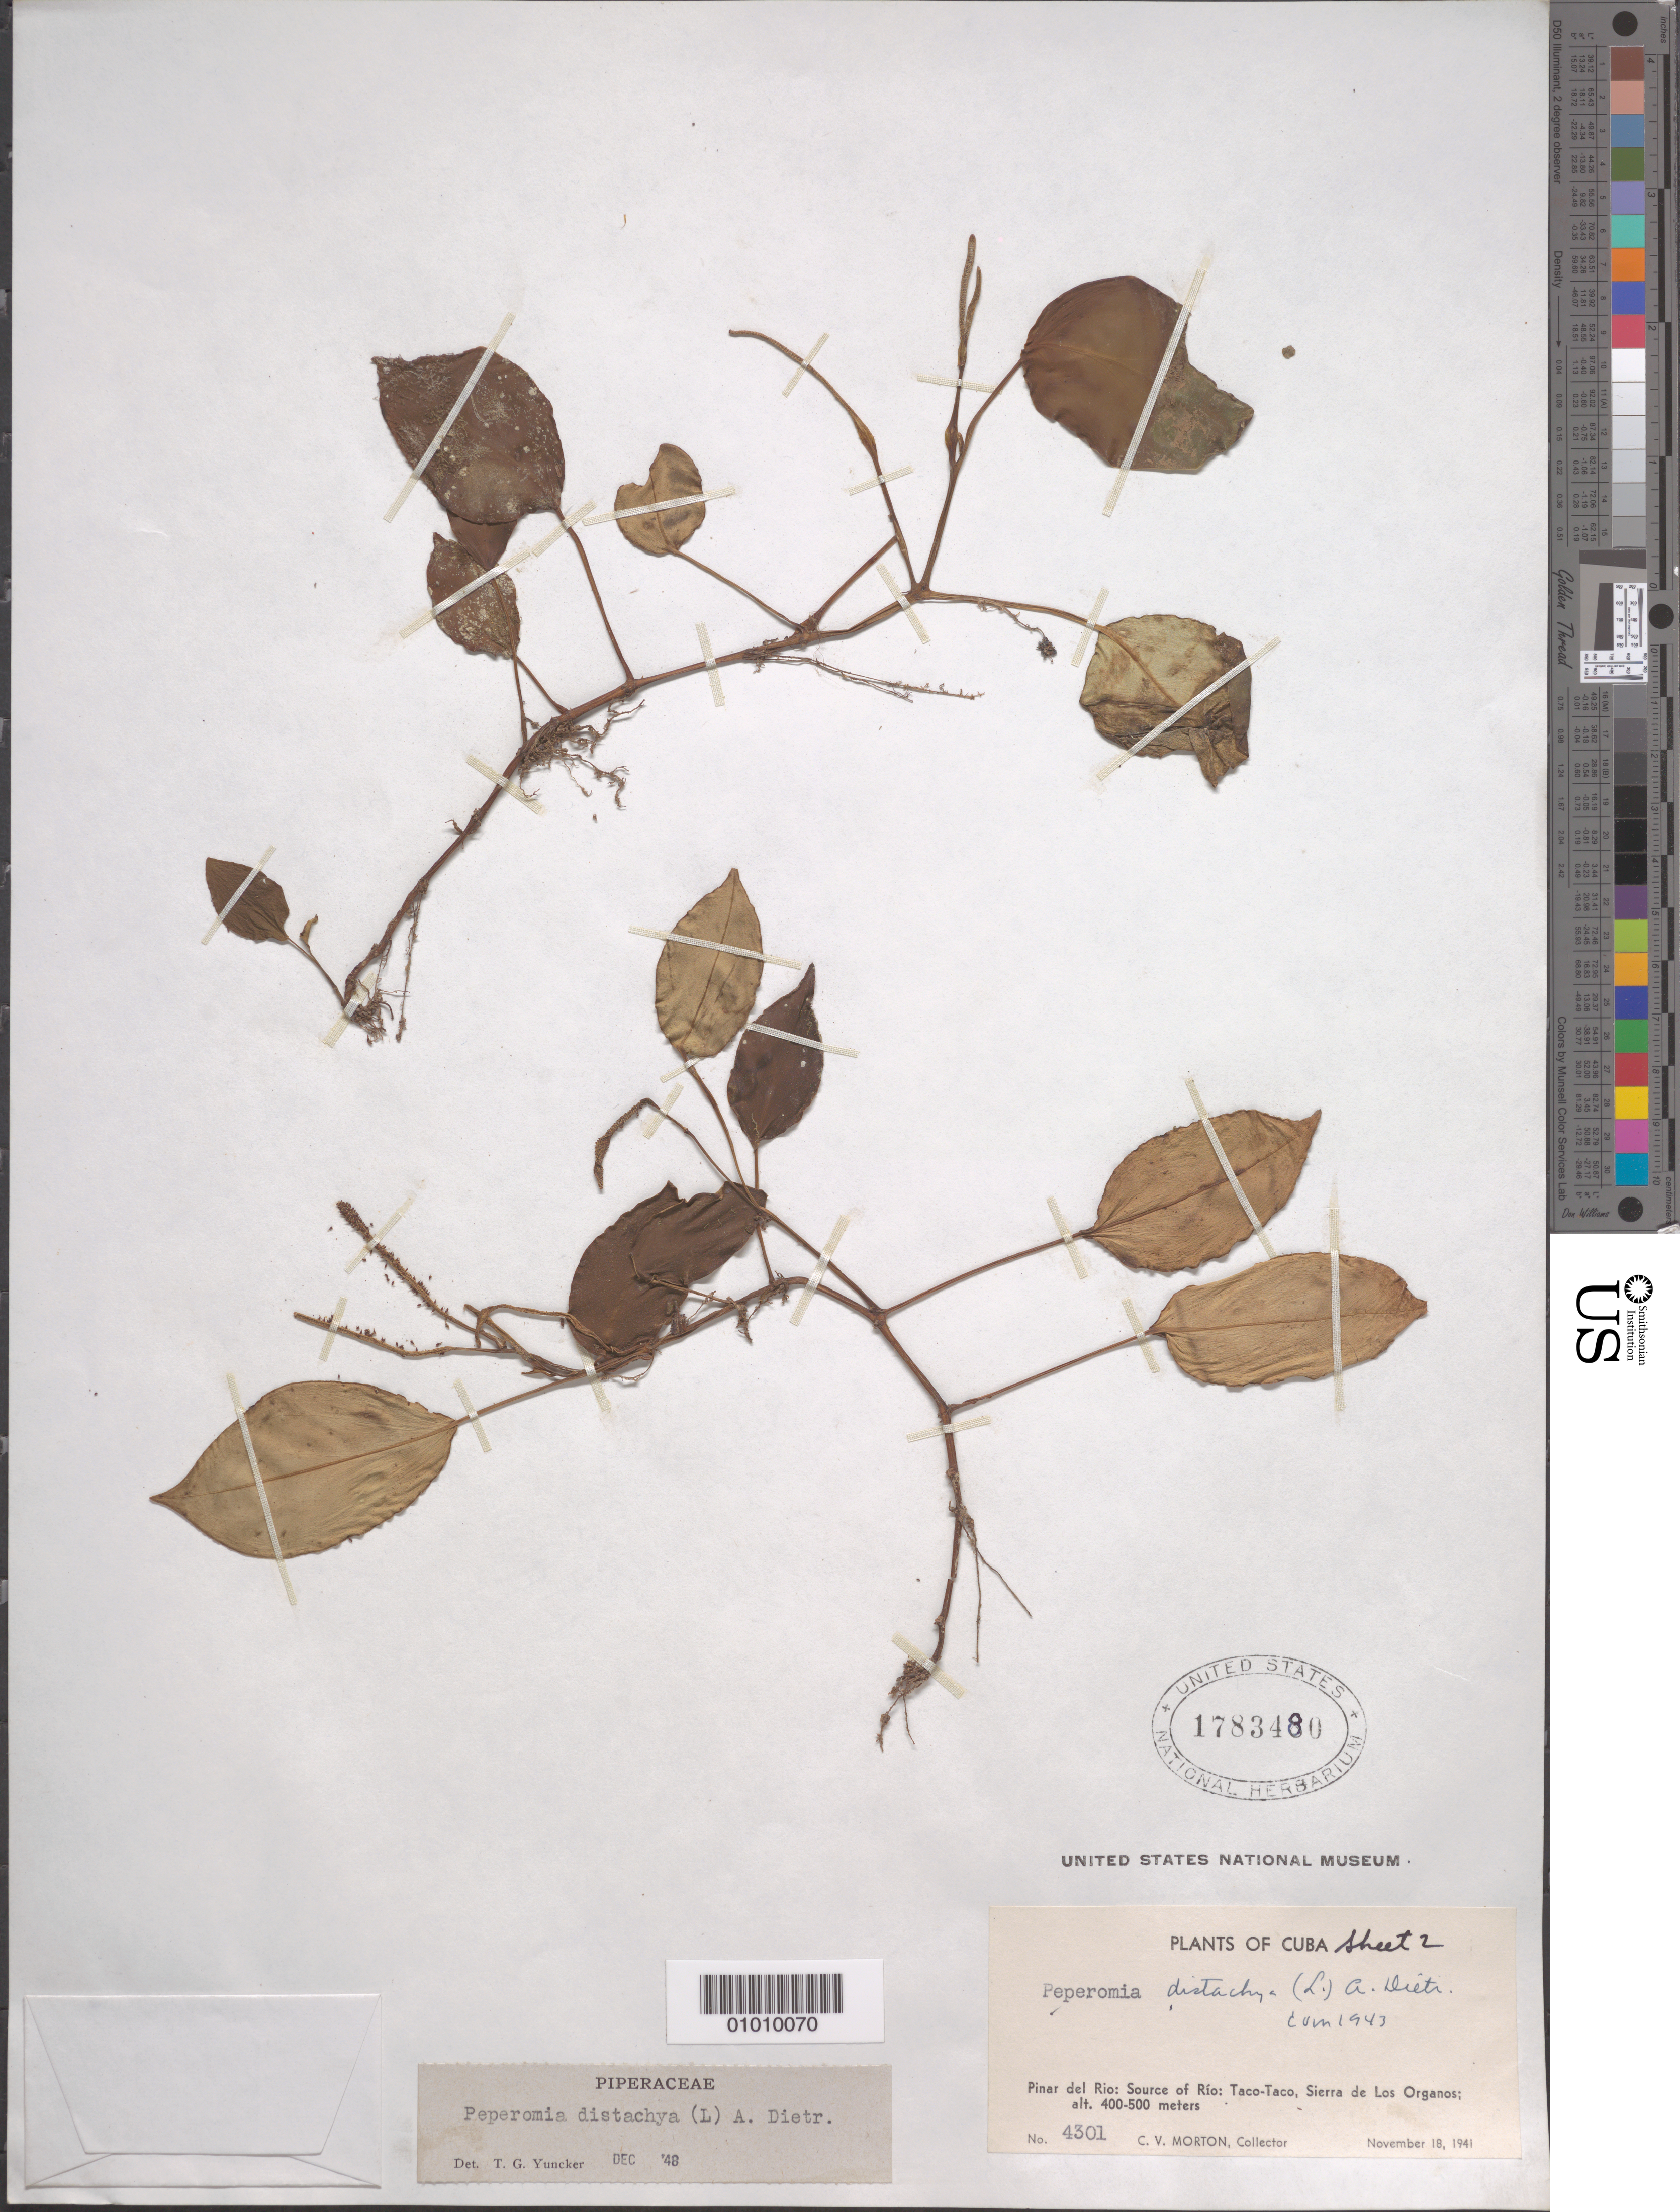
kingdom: Plantae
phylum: Tracheophyta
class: Magnoliopsida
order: Piperales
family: Piperaceae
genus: Peperomia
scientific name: Peperomia distachya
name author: (L.) A. Dietr.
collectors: C. V. Morton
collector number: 4301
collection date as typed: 18 Nov 1941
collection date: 1941-11-18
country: Cuba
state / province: Pinar del Rio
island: Cuba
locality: Source of Rio, Taco-Taco, Sierra de Los Organos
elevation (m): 400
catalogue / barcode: US 1783480